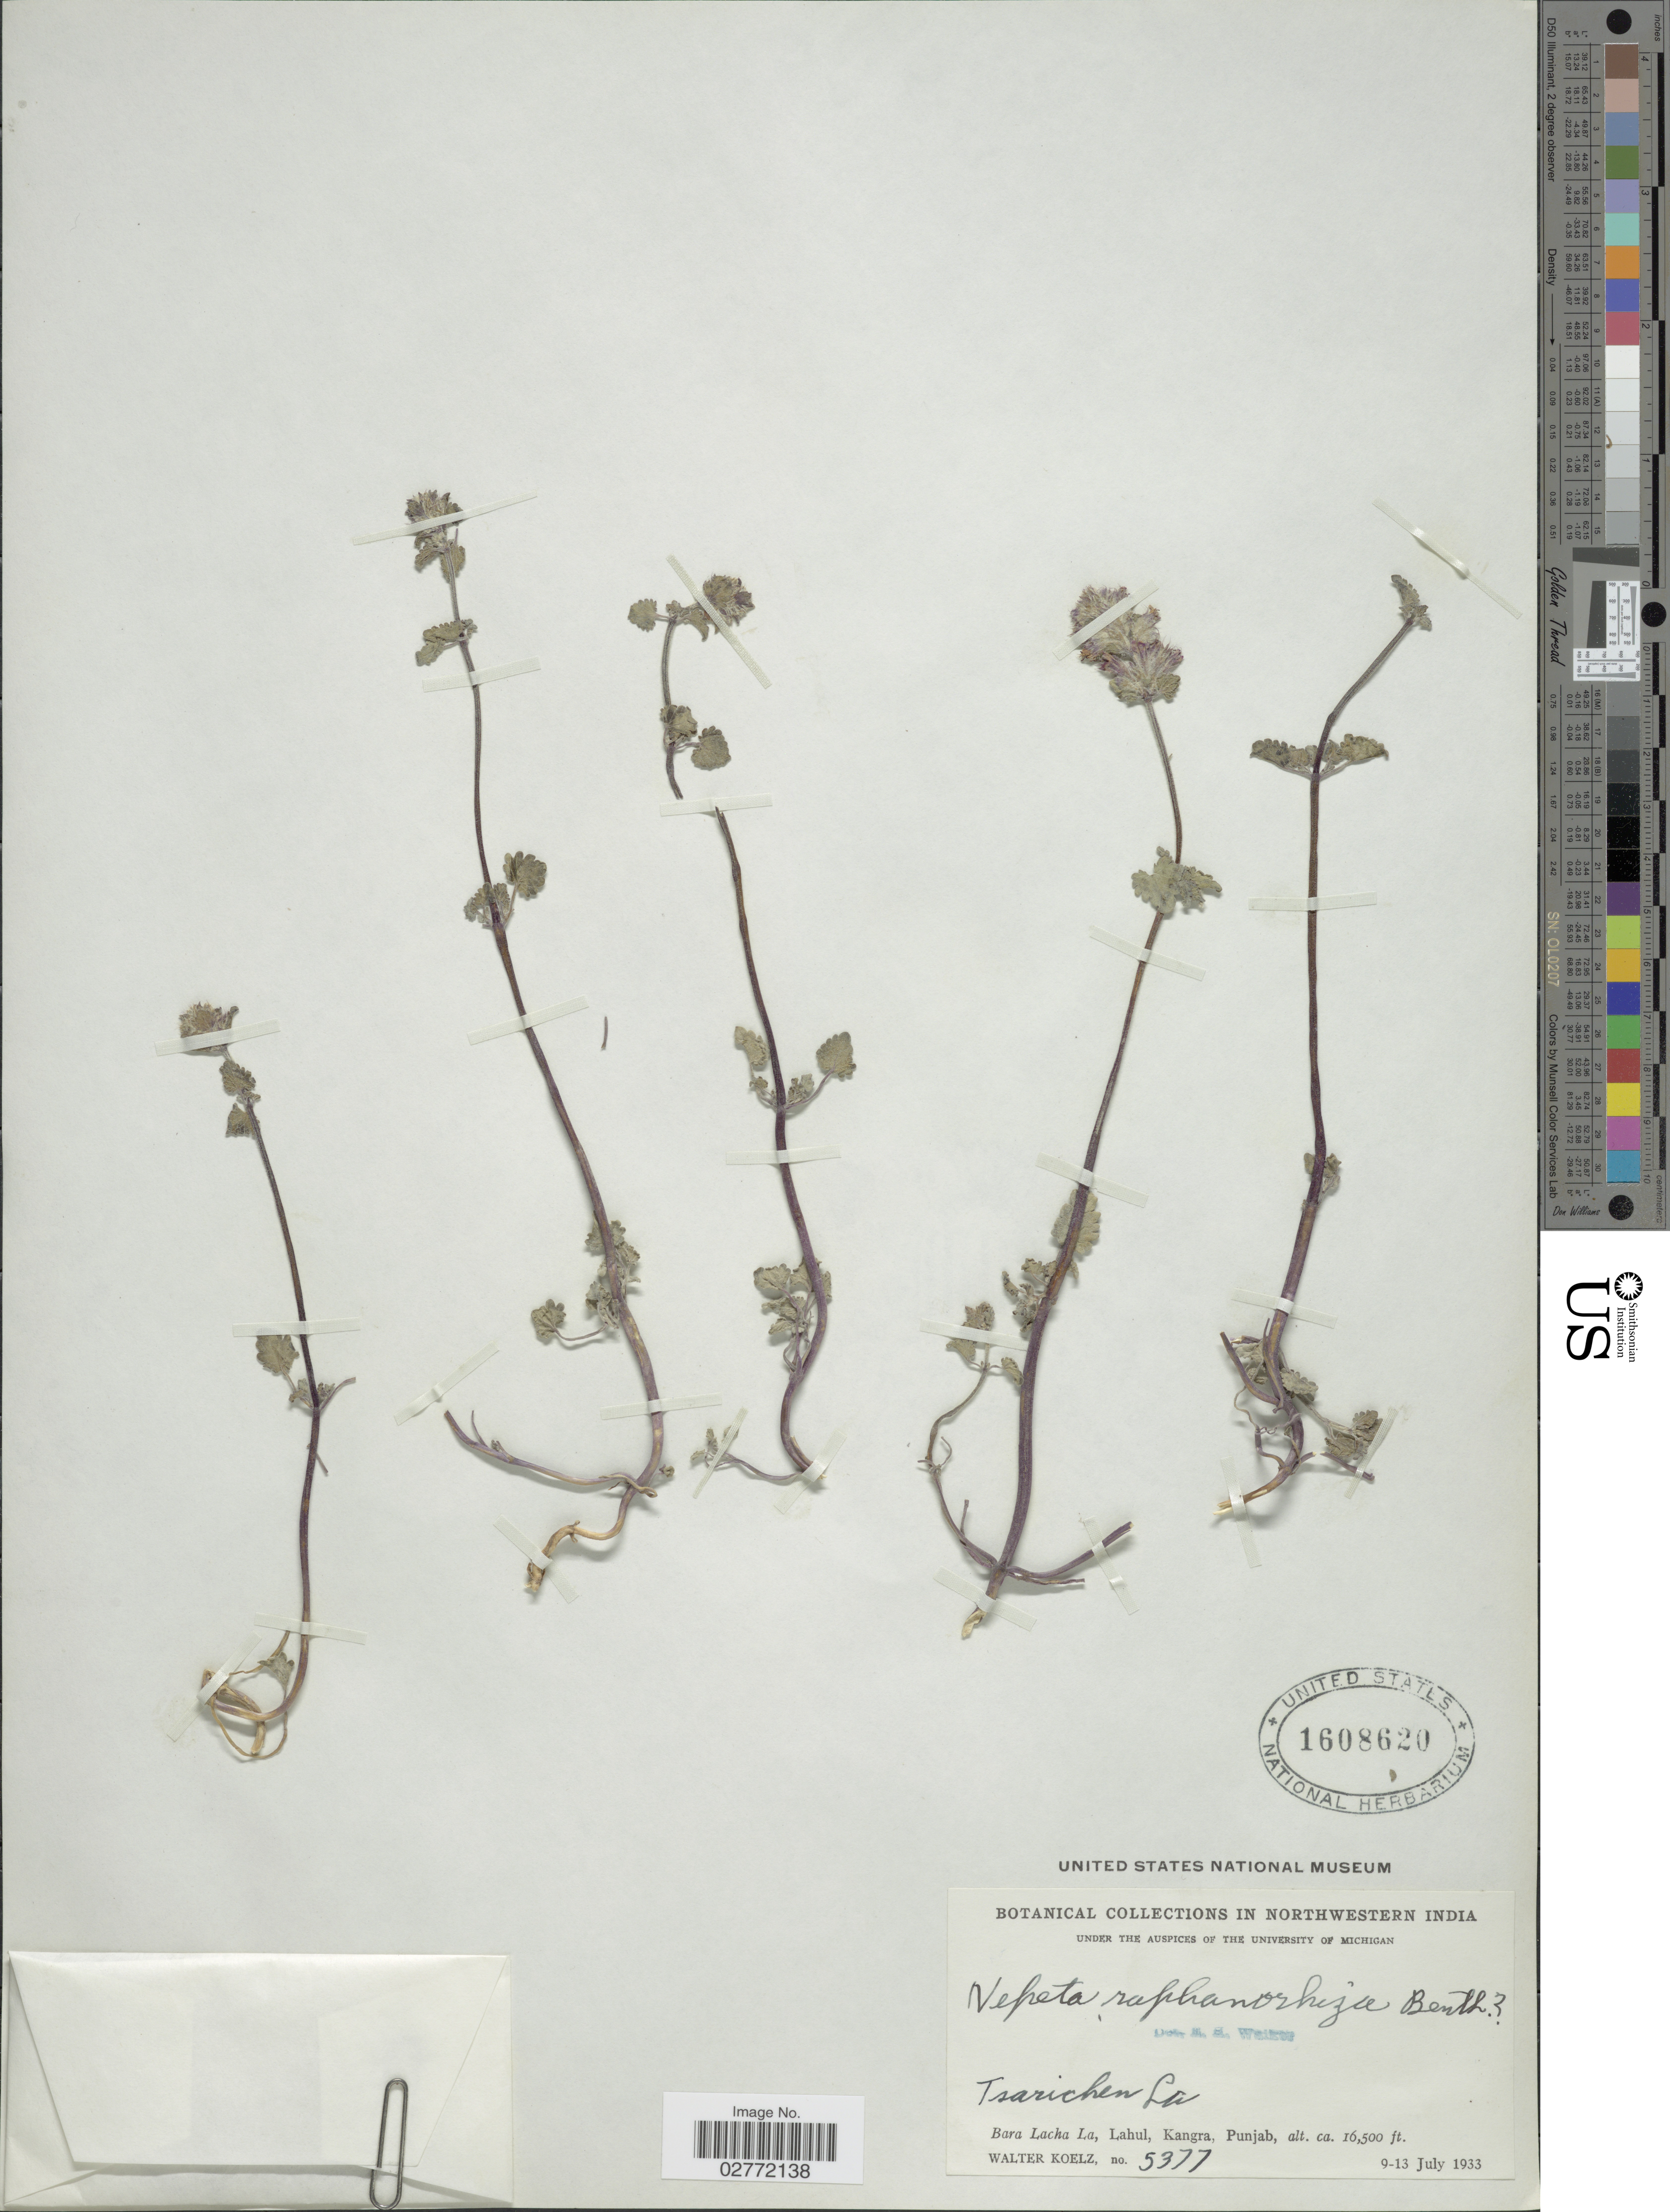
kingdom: Plantae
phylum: Tracheophyta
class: Magnoliopsida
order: Lamiales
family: Lamiaceae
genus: Nepeta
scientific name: Nepeta raphanorhiza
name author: Benth.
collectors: W. N. Koelz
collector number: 5377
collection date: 1933-07-09/1933-07-13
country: India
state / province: Punjab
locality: Northwestern India, Tsarichen La, Bara Lacha La, Lahul, Kangra.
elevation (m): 5029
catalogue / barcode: US 1608620